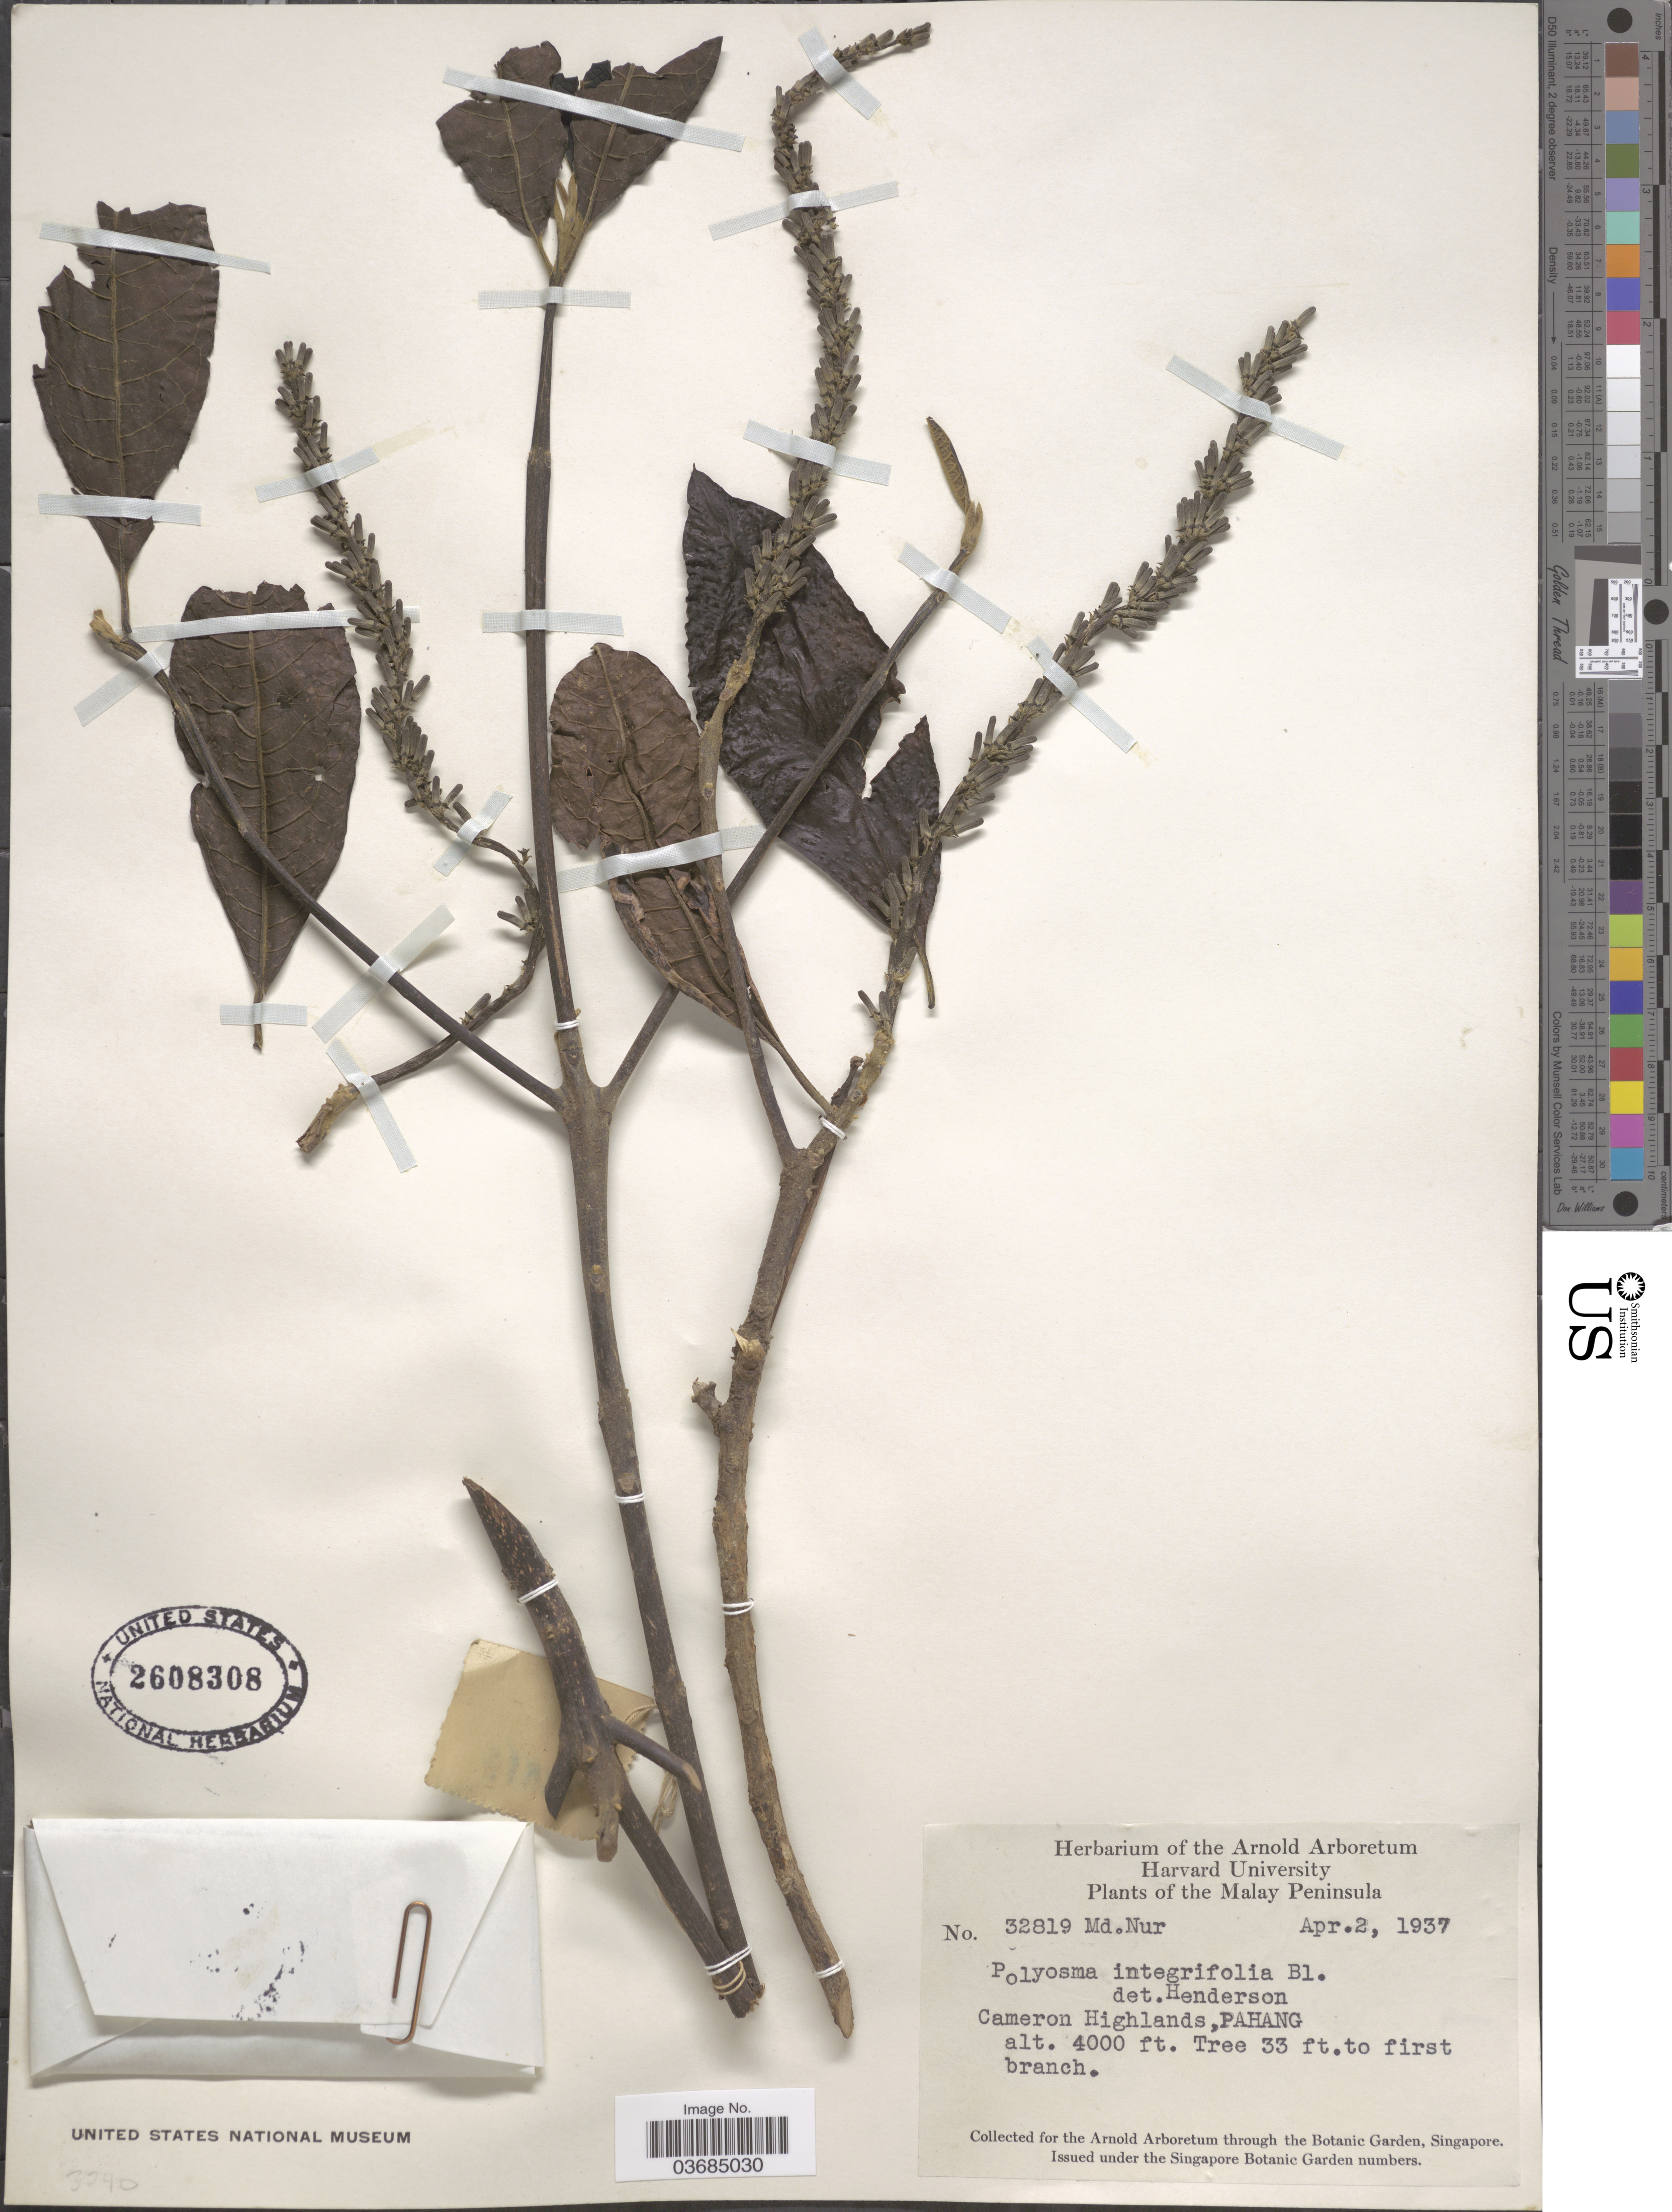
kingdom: Plantae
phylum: Tracheophyta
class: Magnoliopsida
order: Escalloniales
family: Escalloniaceae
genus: Polyosma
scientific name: Polyosma integrifolia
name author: Blume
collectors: M. Nur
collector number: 32819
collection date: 1937-04-02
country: Malaysia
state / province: Pahang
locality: The Malay Peninsula. Cameron Highlands.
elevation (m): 1219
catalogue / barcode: US 2608308